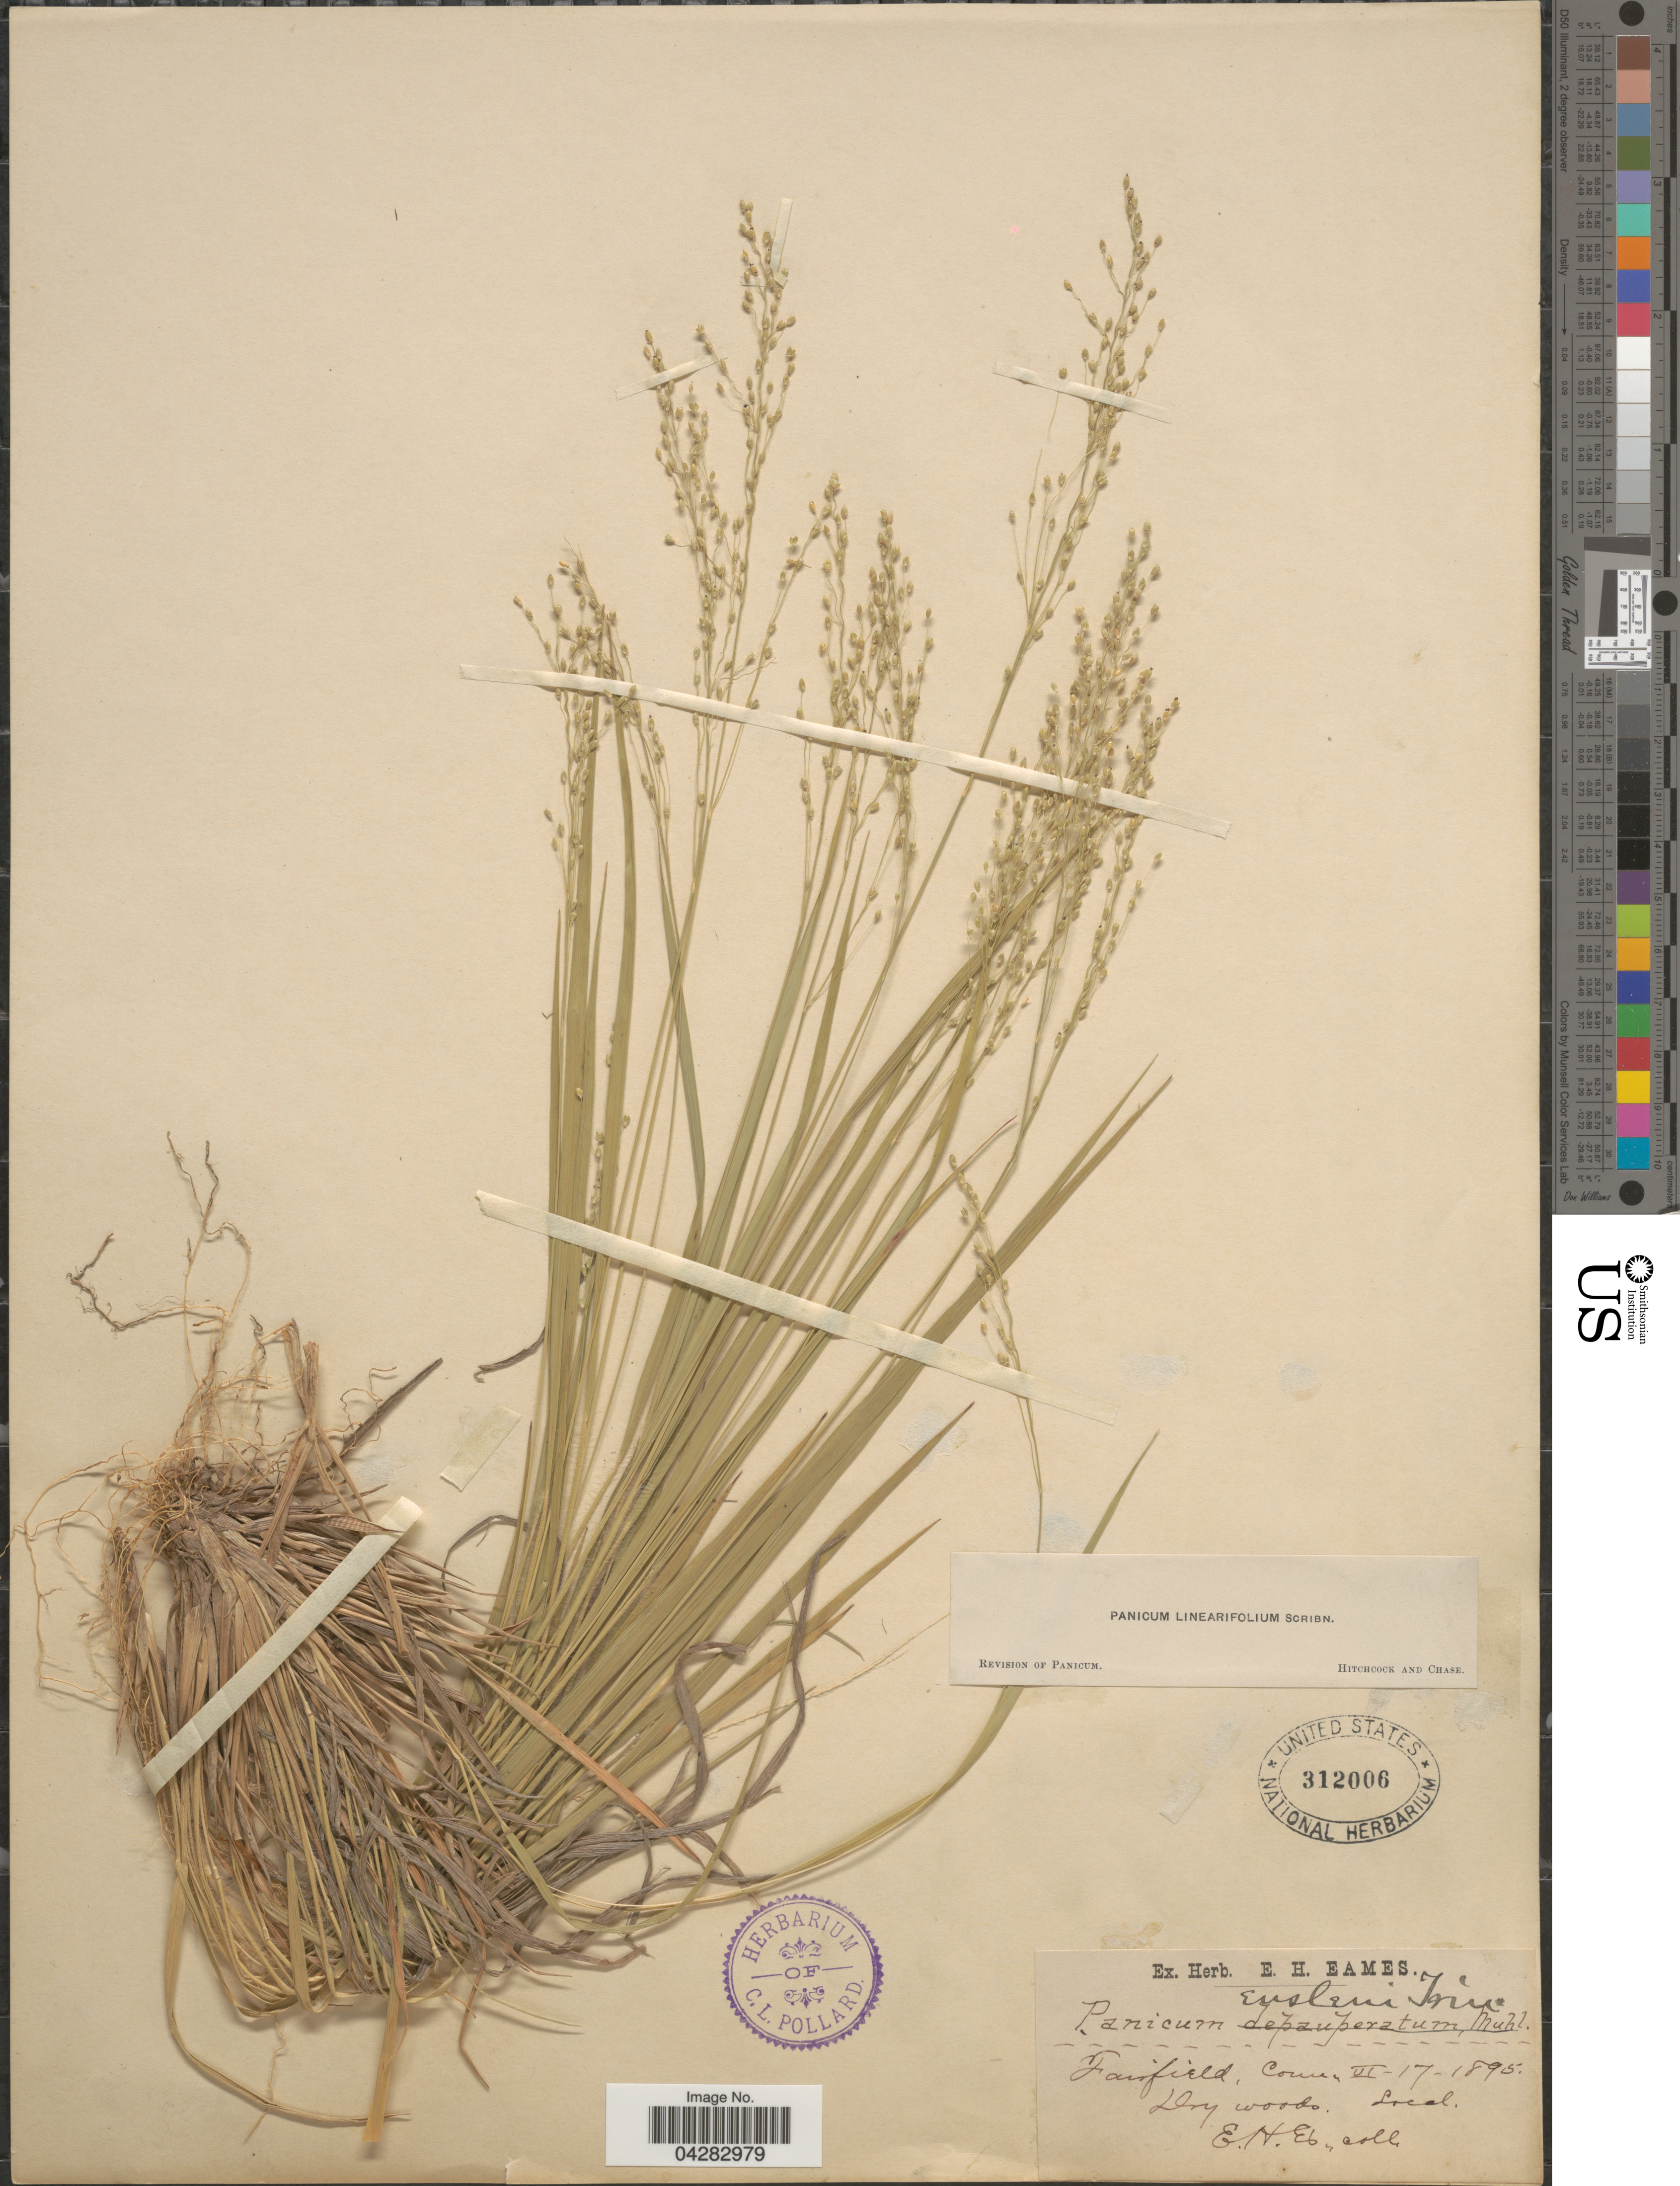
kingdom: Plantae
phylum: Tracheophyta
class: Liliopsida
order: Poales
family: Poaceae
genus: Dichanthelium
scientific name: Dichanthelium linearifolium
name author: (Scribn.) Gould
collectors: E. H. Eames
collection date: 1895-06-17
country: United States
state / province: Connecticut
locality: Fairfield.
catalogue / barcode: US 312006